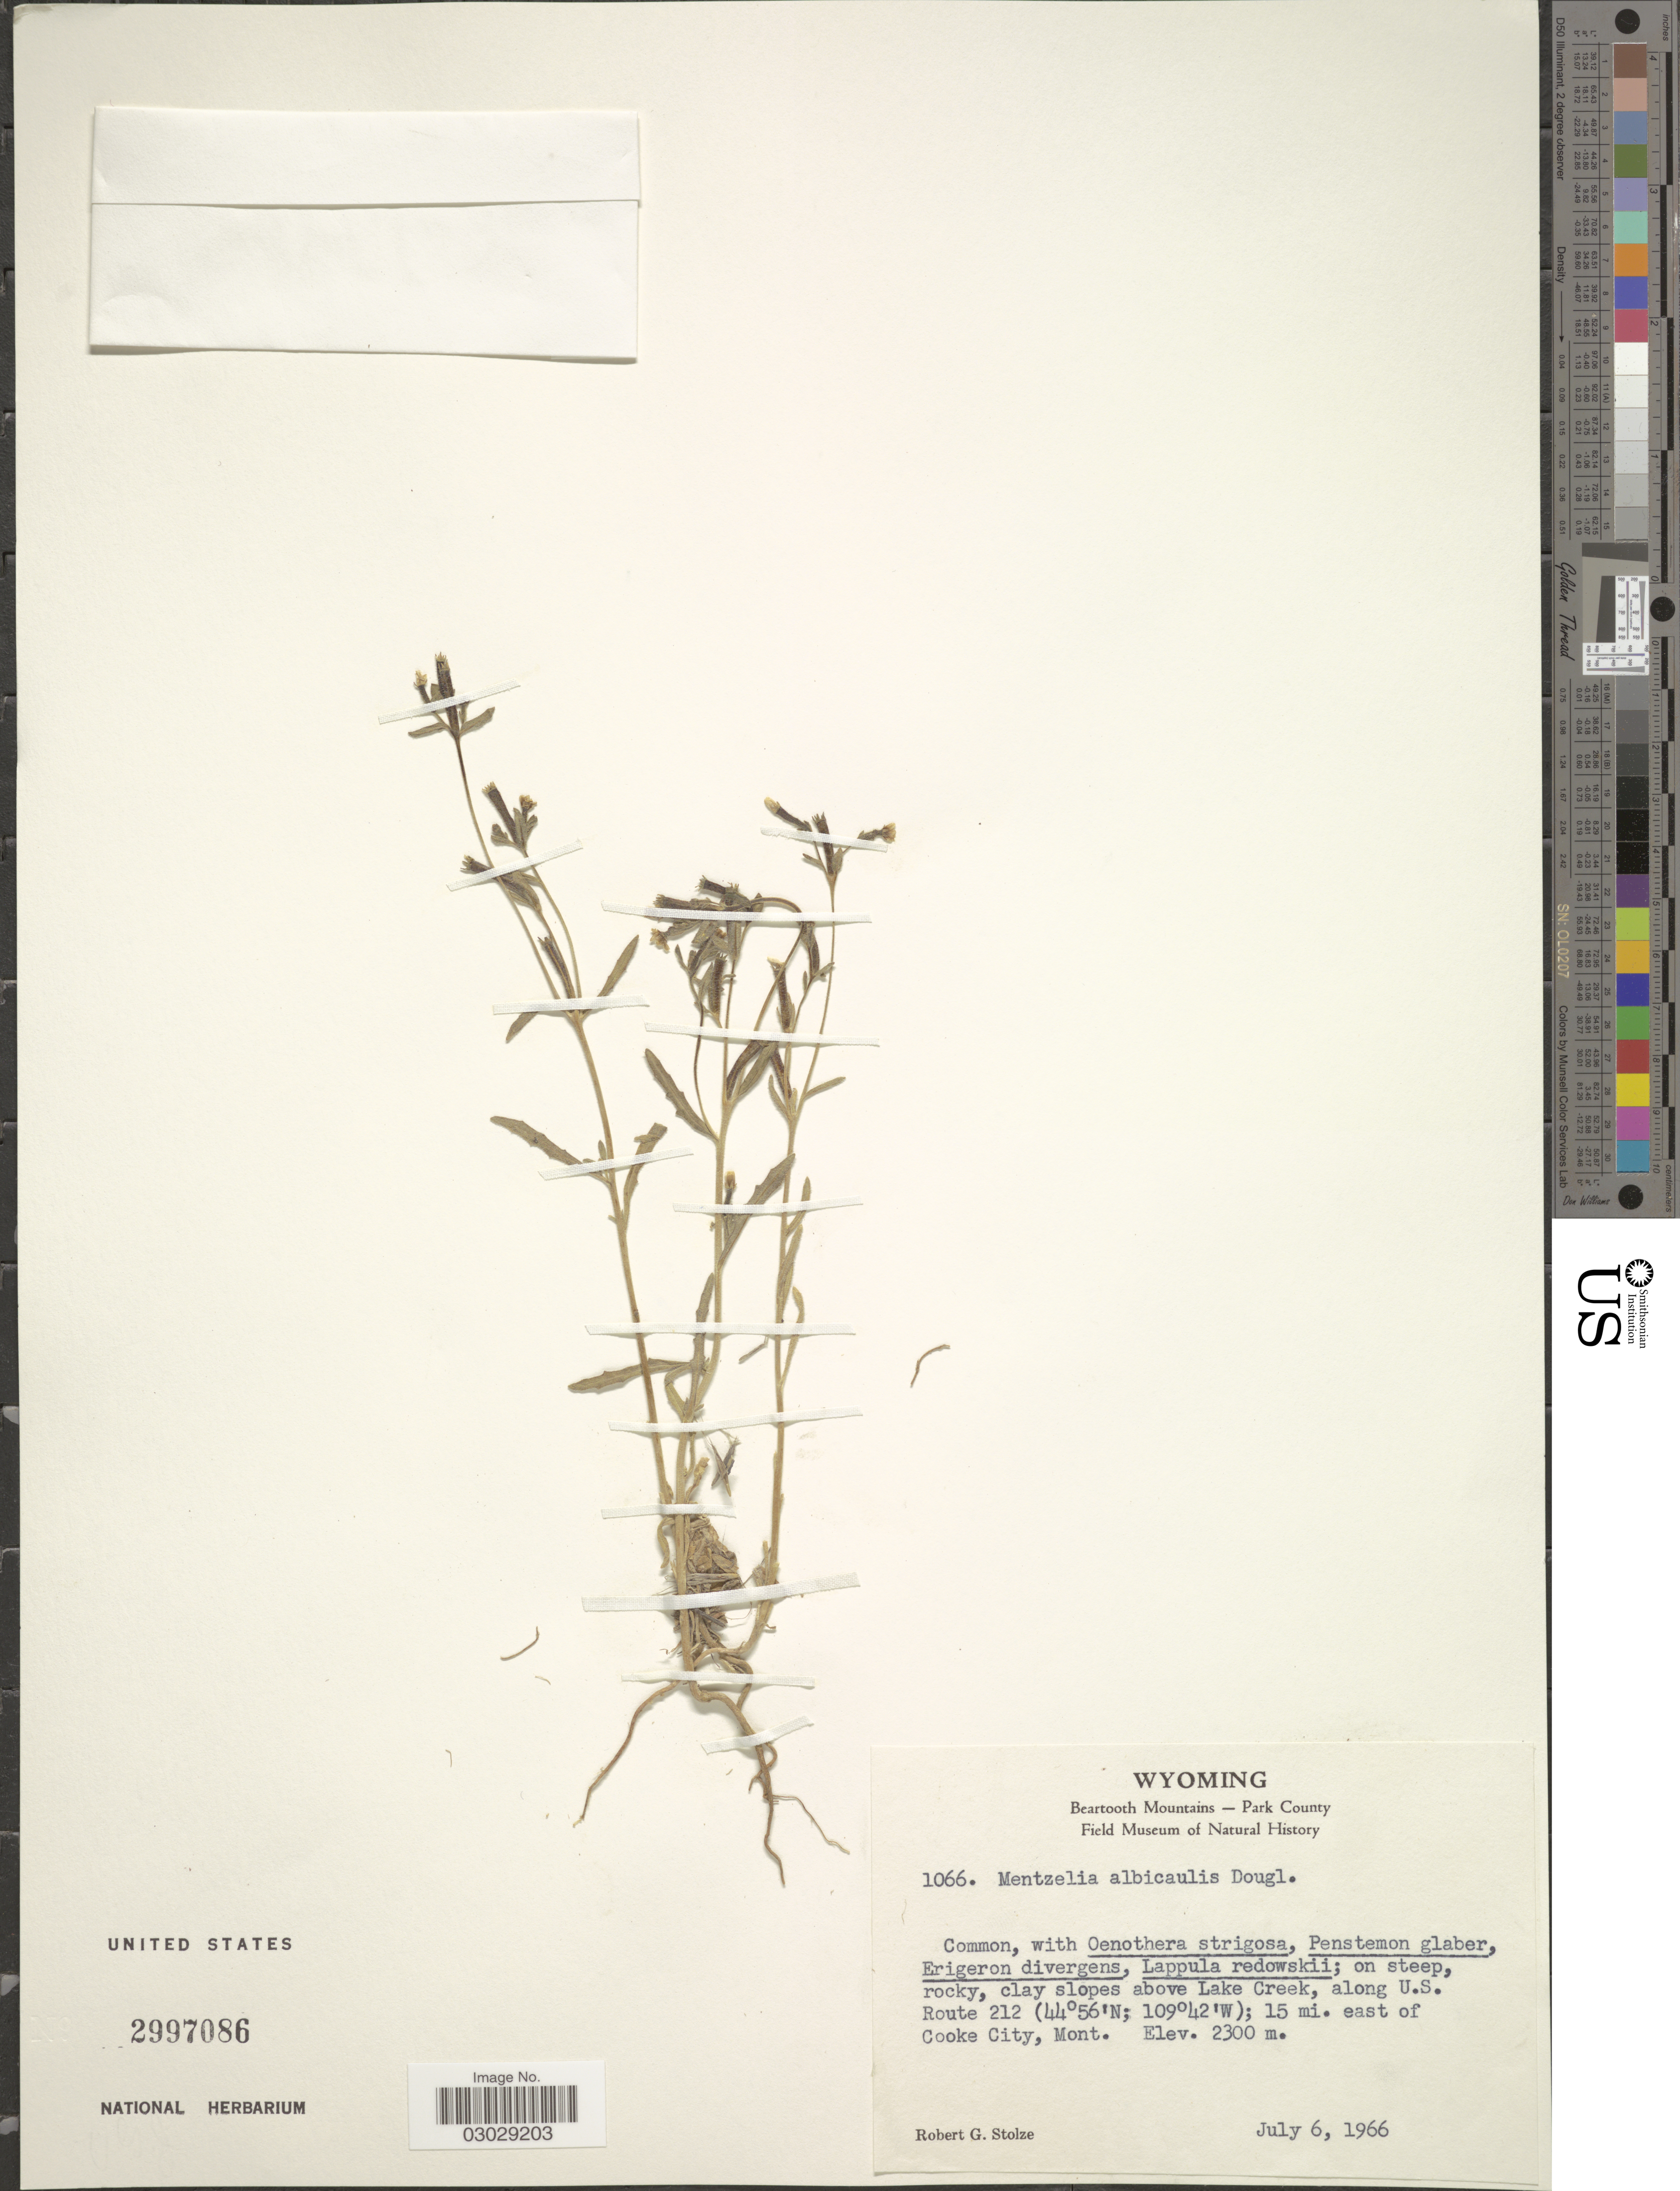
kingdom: Plantae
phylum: Tracheophyta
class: Magnoliopsida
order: Cornales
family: Loasaceae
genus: Mentzelia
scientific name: Mentzelia albicaulis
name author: (Douglas ex Hook.) Douglas ex Torr. & A. Gray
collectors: R. G. Stolze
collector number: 1066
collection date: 1966-07-06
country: United States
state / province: Wyoming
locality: Beartooth Mountains - Park County, clay slopes above Lake Creek, along U.S. Route 212; 15 mi. east of Cooke City.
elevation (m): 2300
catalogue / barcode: US 2997086